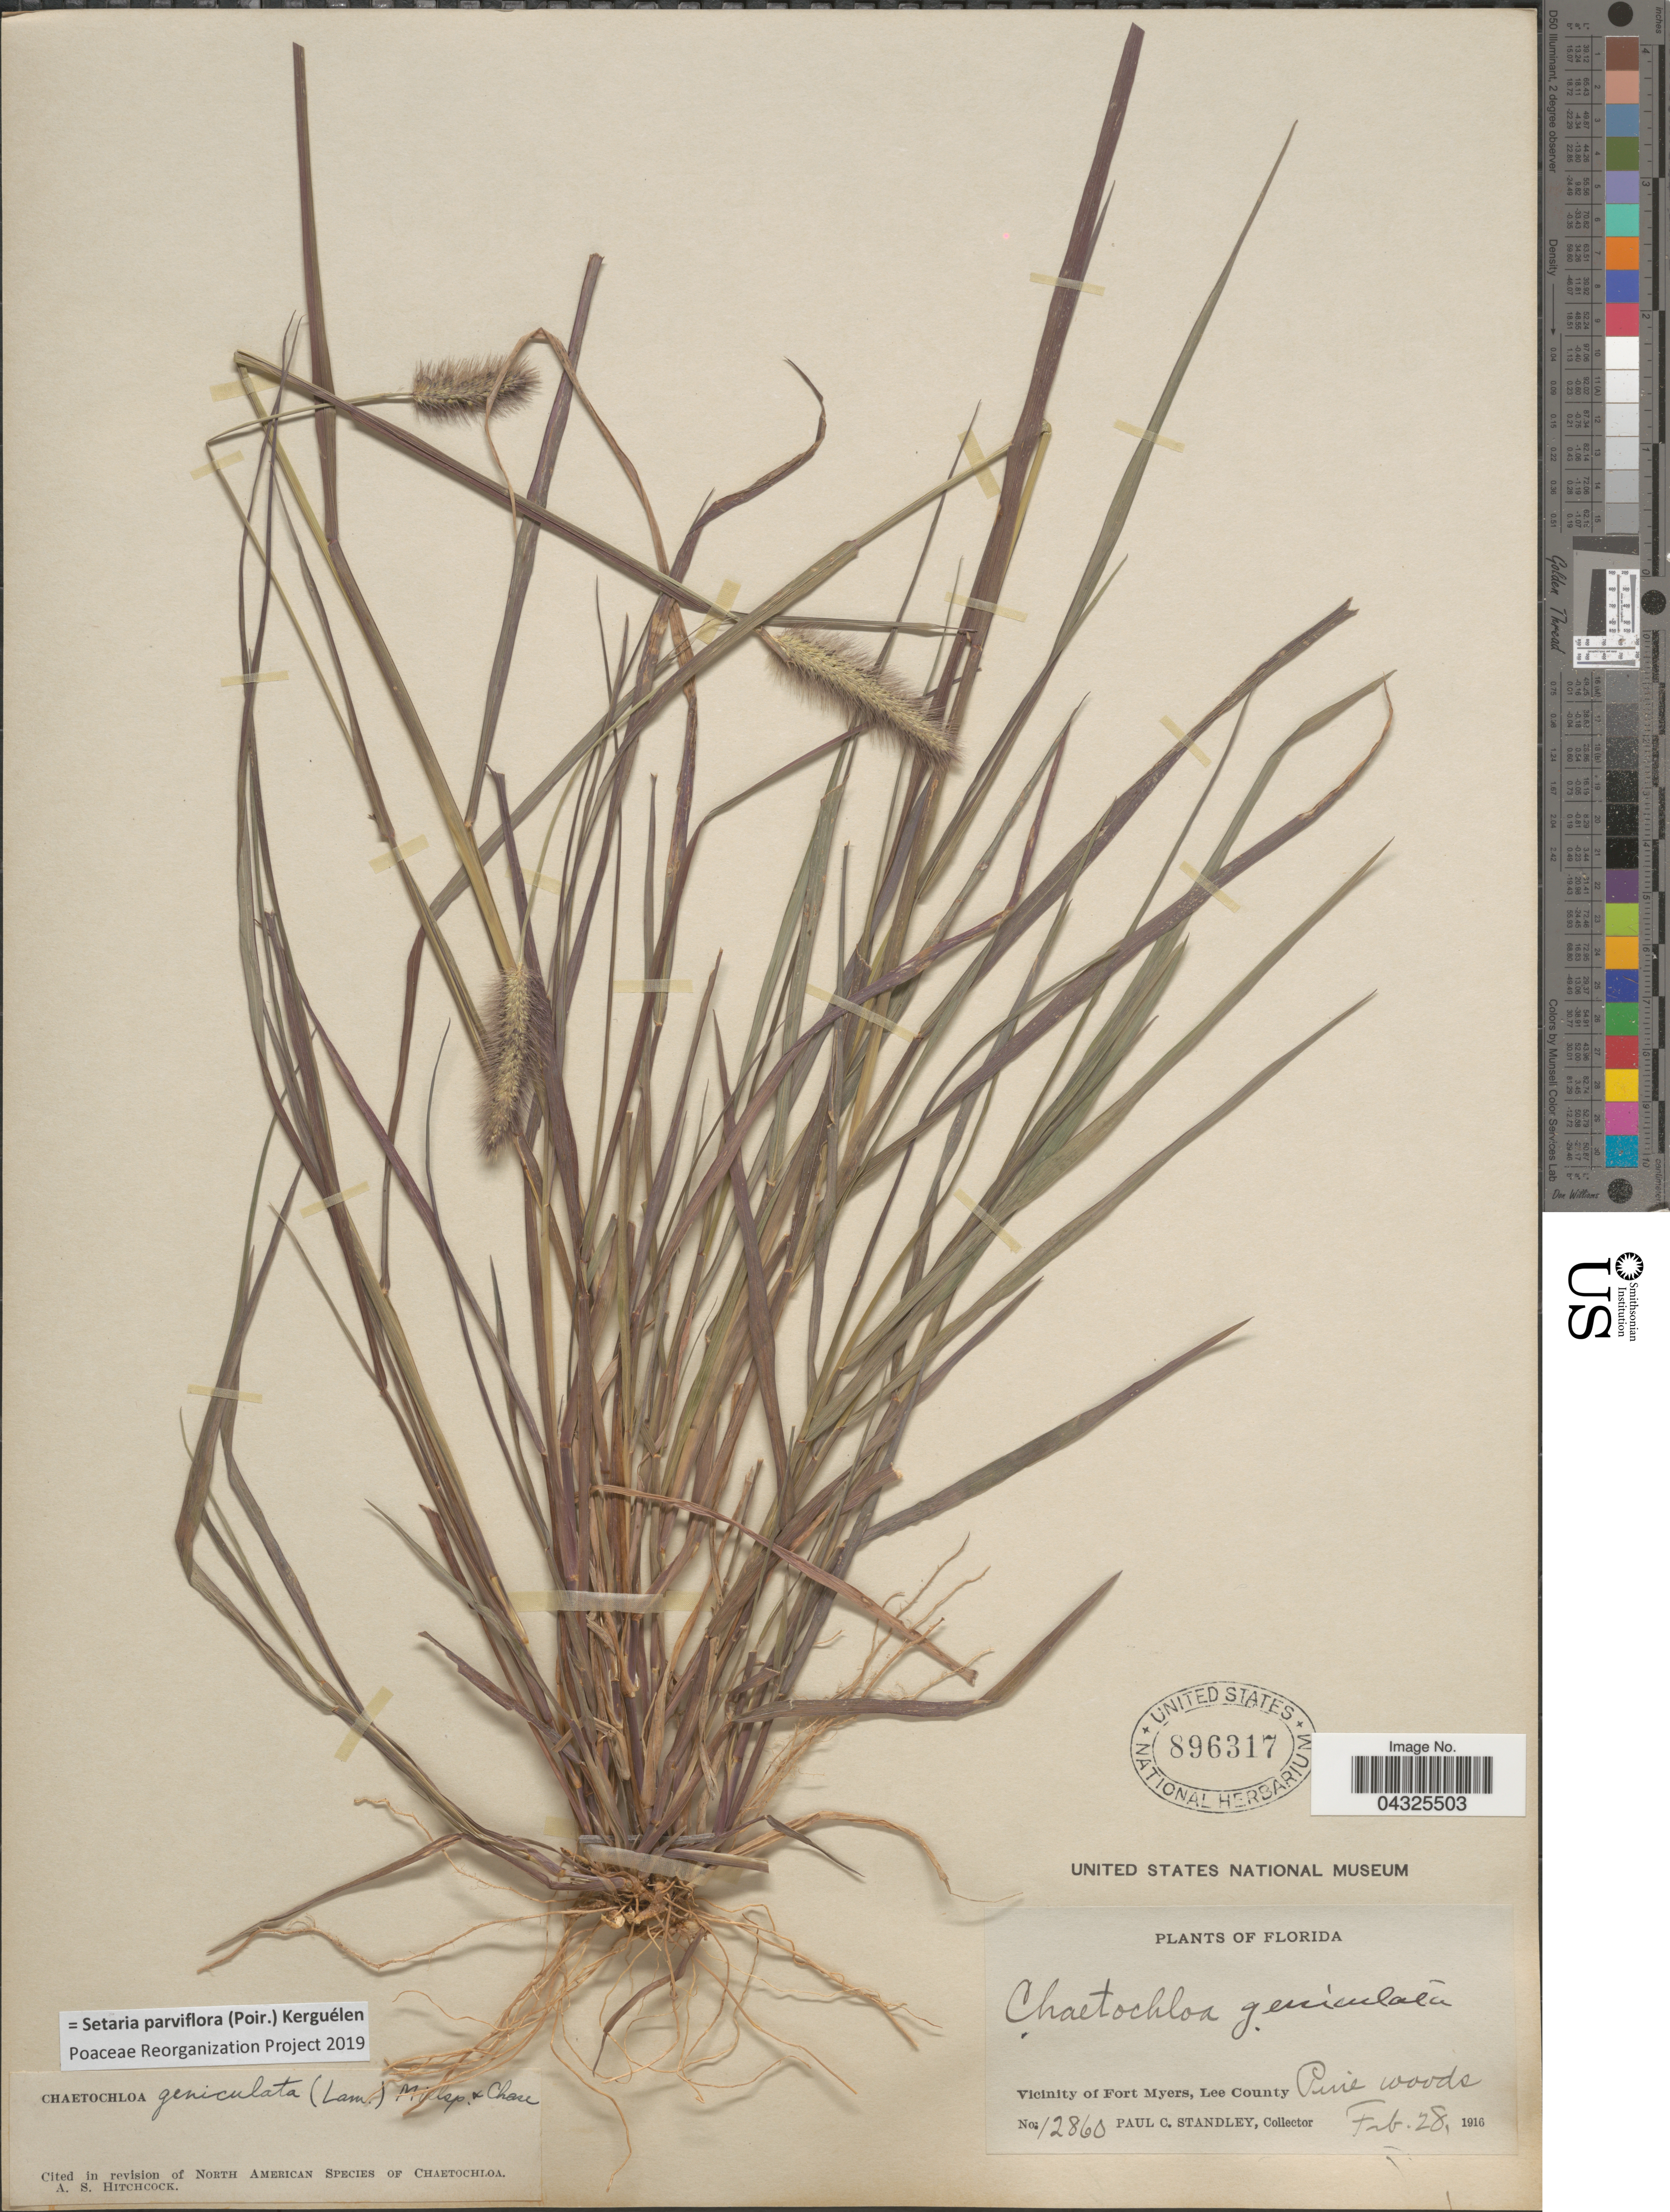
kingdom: Plantae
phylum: Tracheophyta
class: Liliopsida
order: Poales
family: Poaceae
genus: Setaria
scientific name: Setaria parviflora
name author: (Poir.) Kerguélen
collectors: P. C. Standley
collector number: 12860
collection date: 1916-02-28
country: United States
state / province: Florida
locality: Vicinity of Fort Myers, Lee County.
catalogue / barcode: US 896317